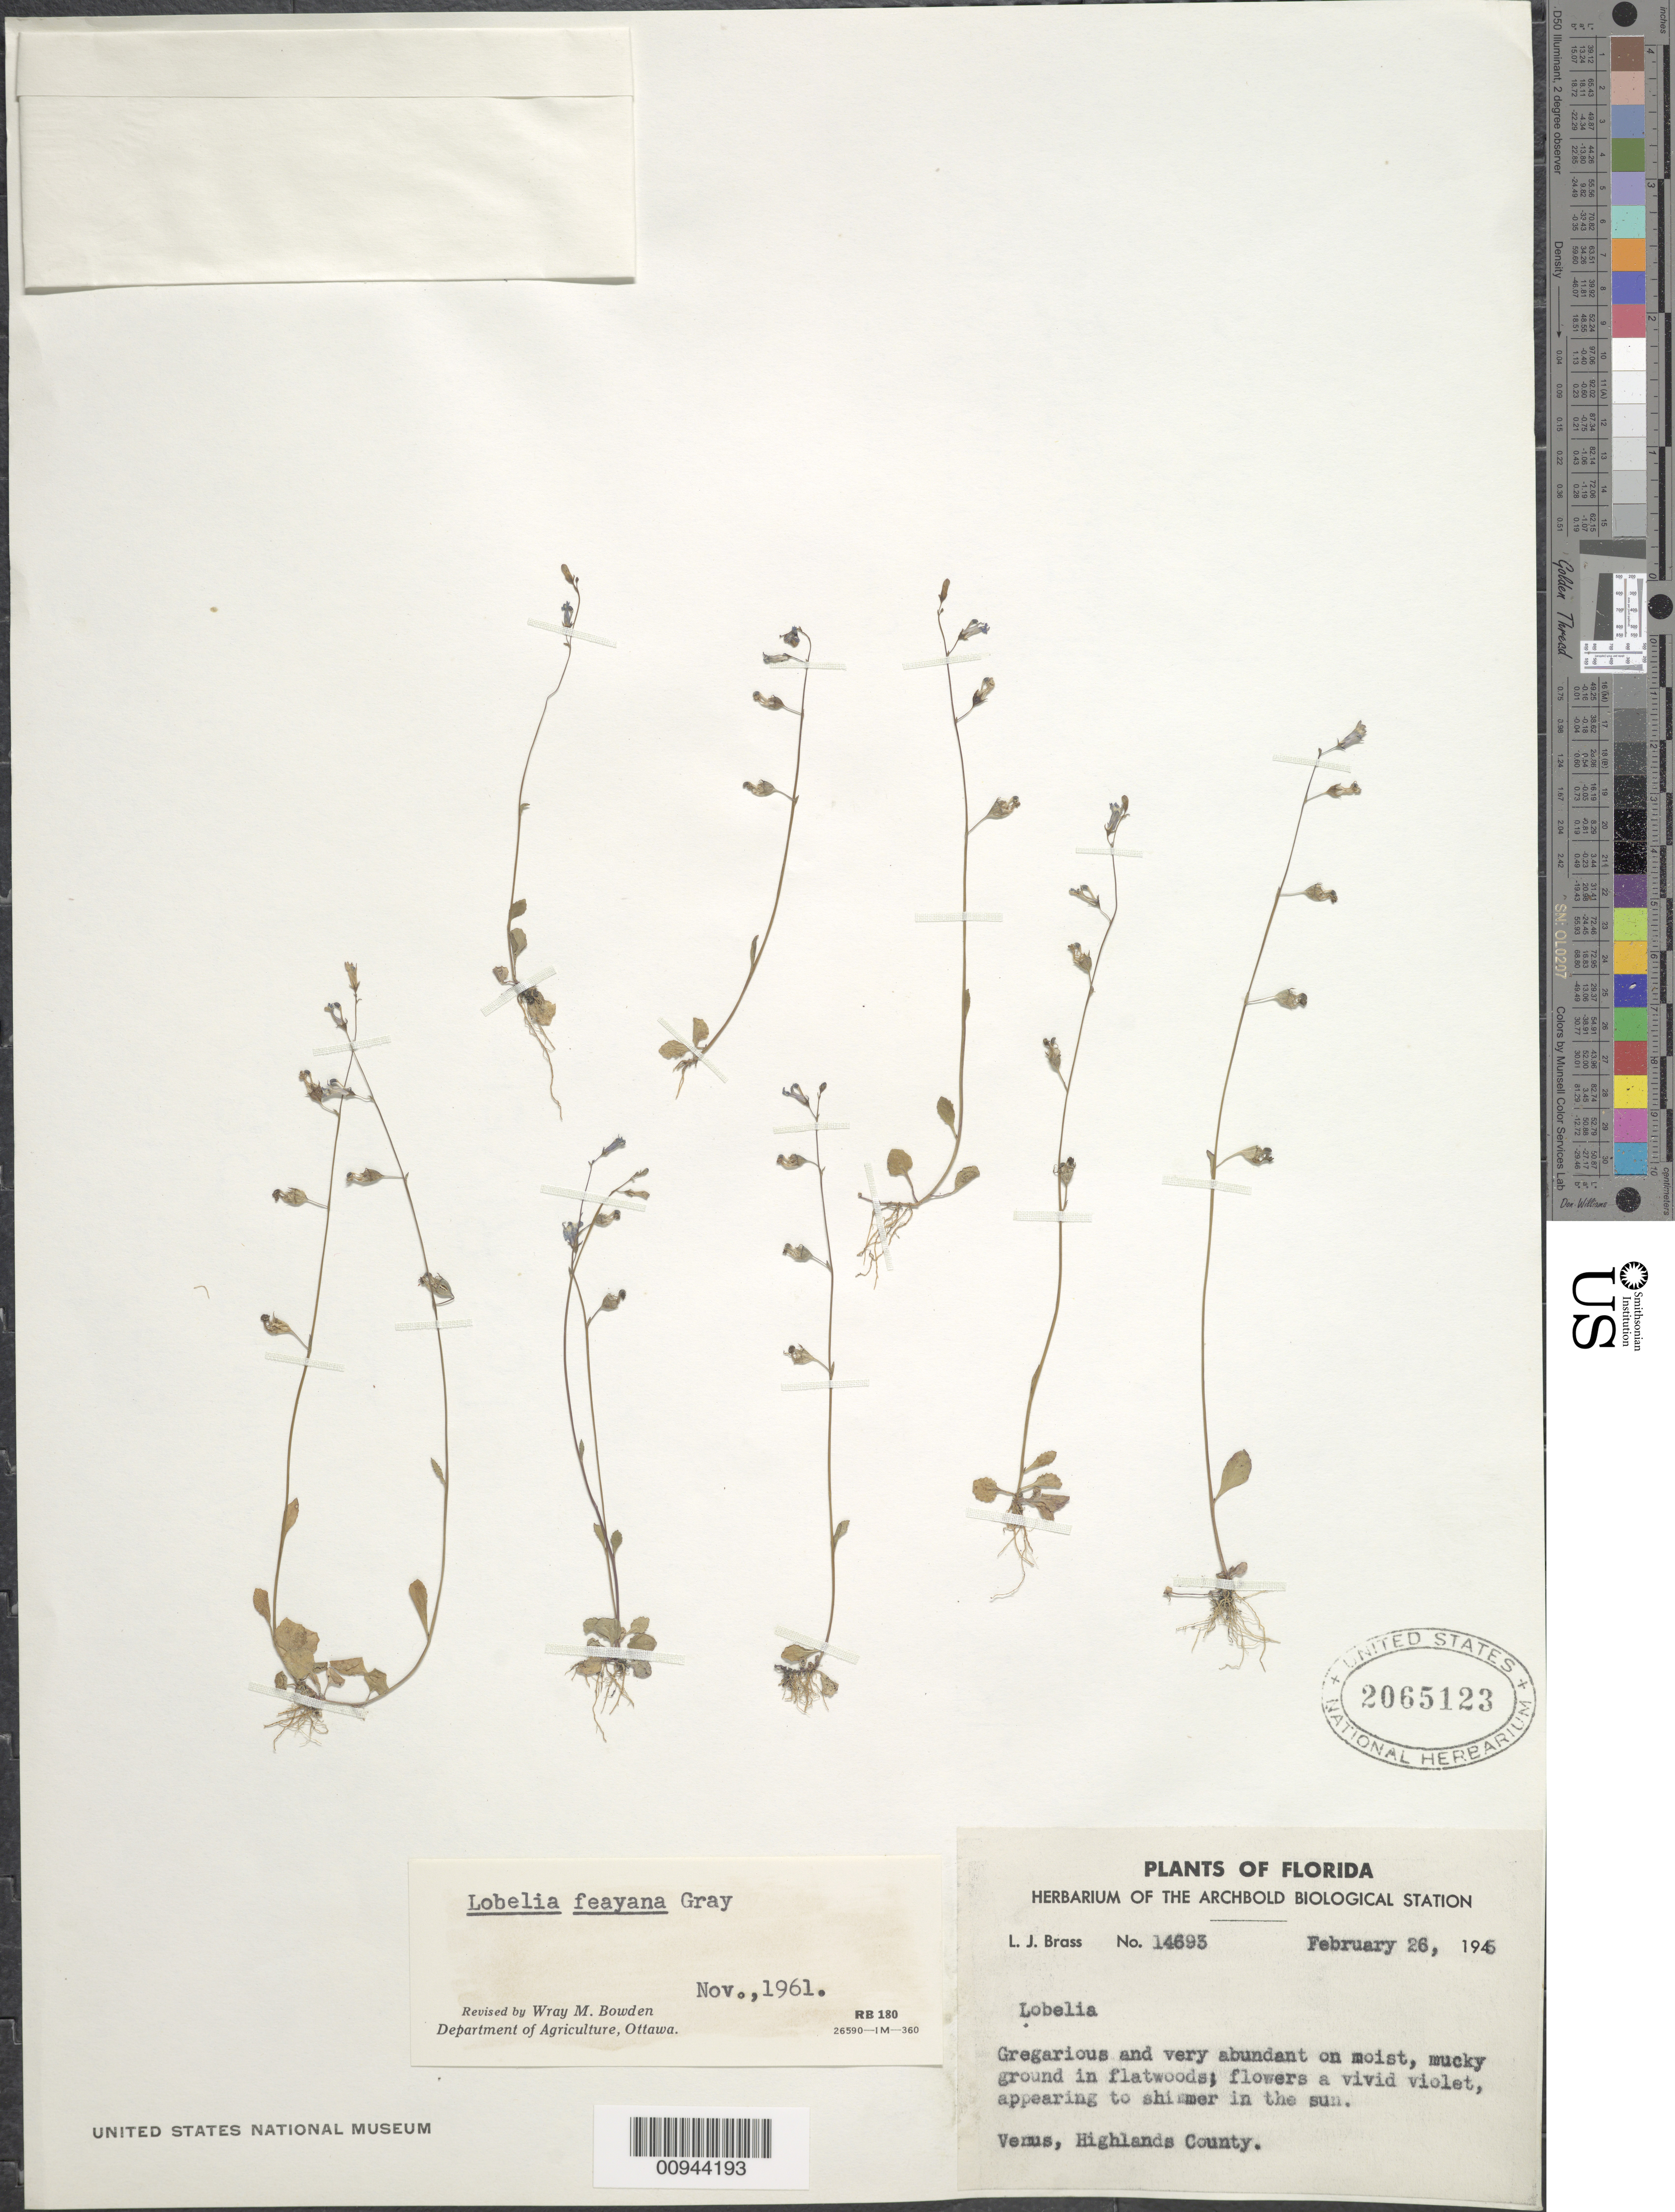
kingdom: Plantae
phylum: Tracheophyta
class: Magnoliopsida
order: Asterales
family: Campanulaceae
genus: Lobelia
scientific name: Lobelia feayana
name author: A. Gray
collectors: L. J. Brass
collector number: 14693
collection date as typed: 26 Feb 1945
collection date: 1945-02-26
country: United States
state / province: Florida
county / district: Highlands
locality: Venus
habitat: moist, mucky ground in flatwoods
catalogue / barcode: US 2065123